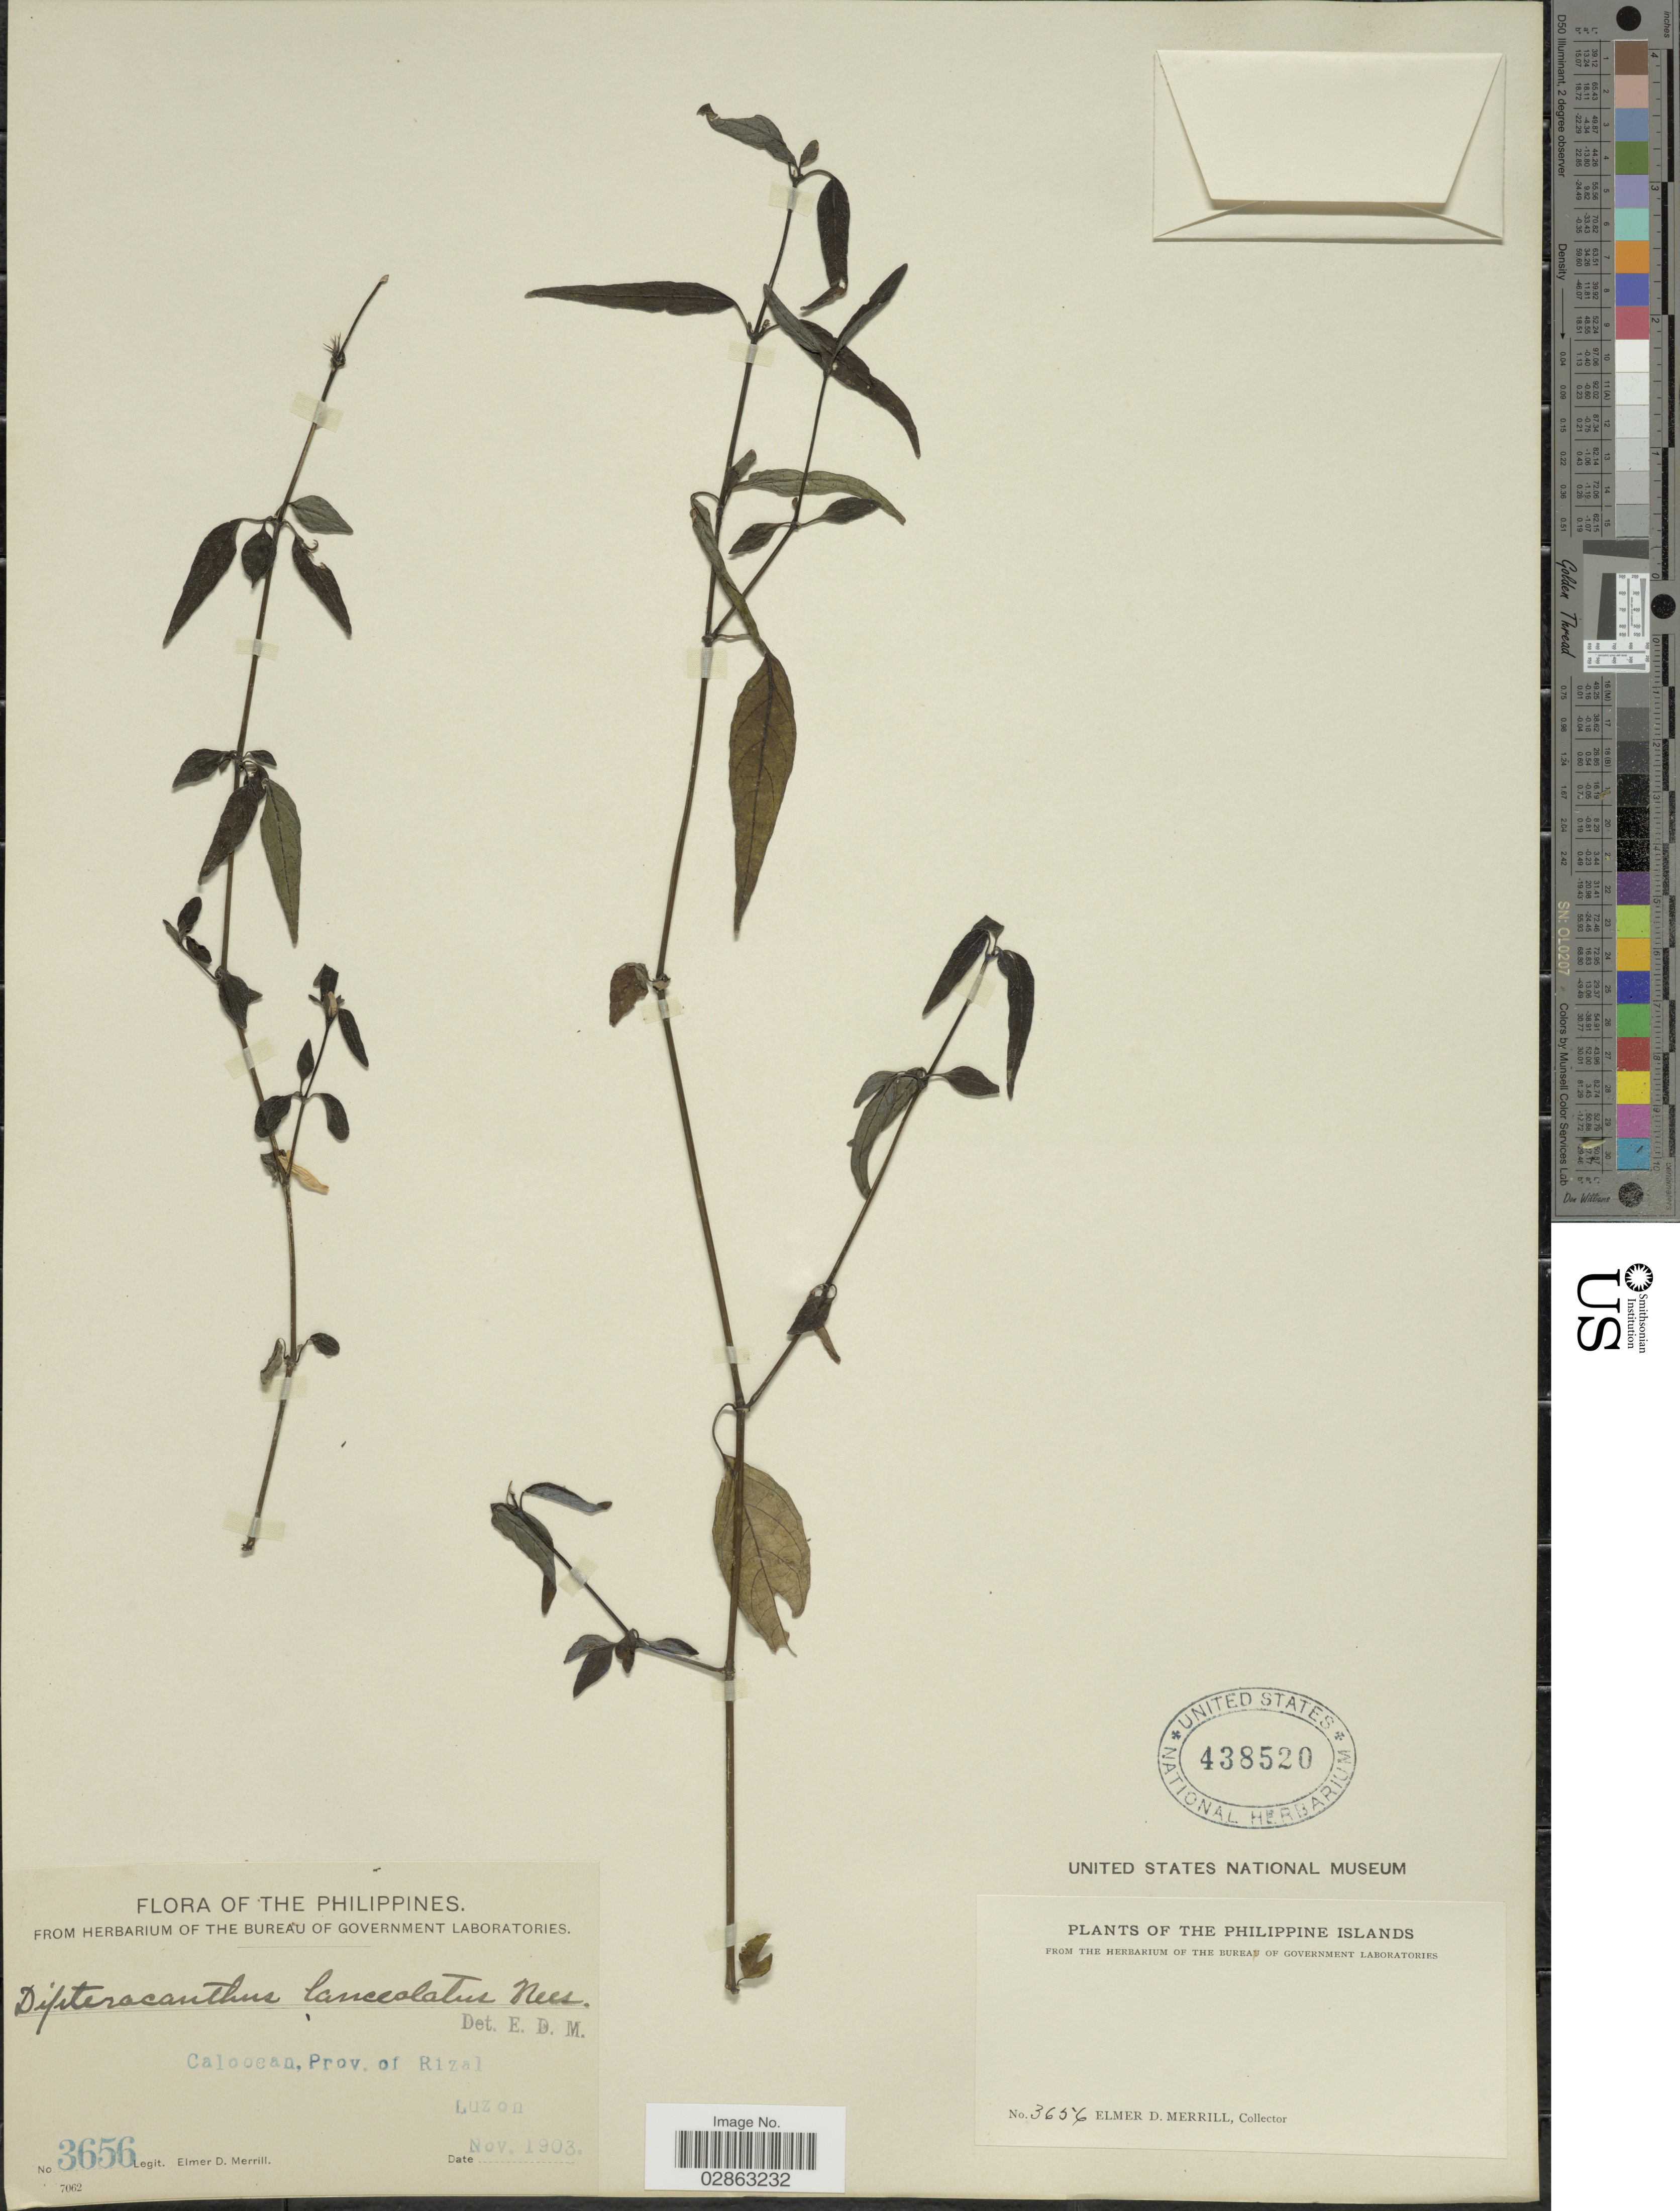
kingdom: Plantae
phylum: Tracheophyta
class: Magnoliopsida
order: Lamiales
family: Acanthaceae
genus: Ruellia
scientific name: Ruellia repens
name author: L.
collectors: E. D. Merrill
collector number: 3656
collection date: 1903-11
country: Philippines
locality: Caloocan, Prov. of Rizal. Luzon.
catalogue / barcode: US 438520